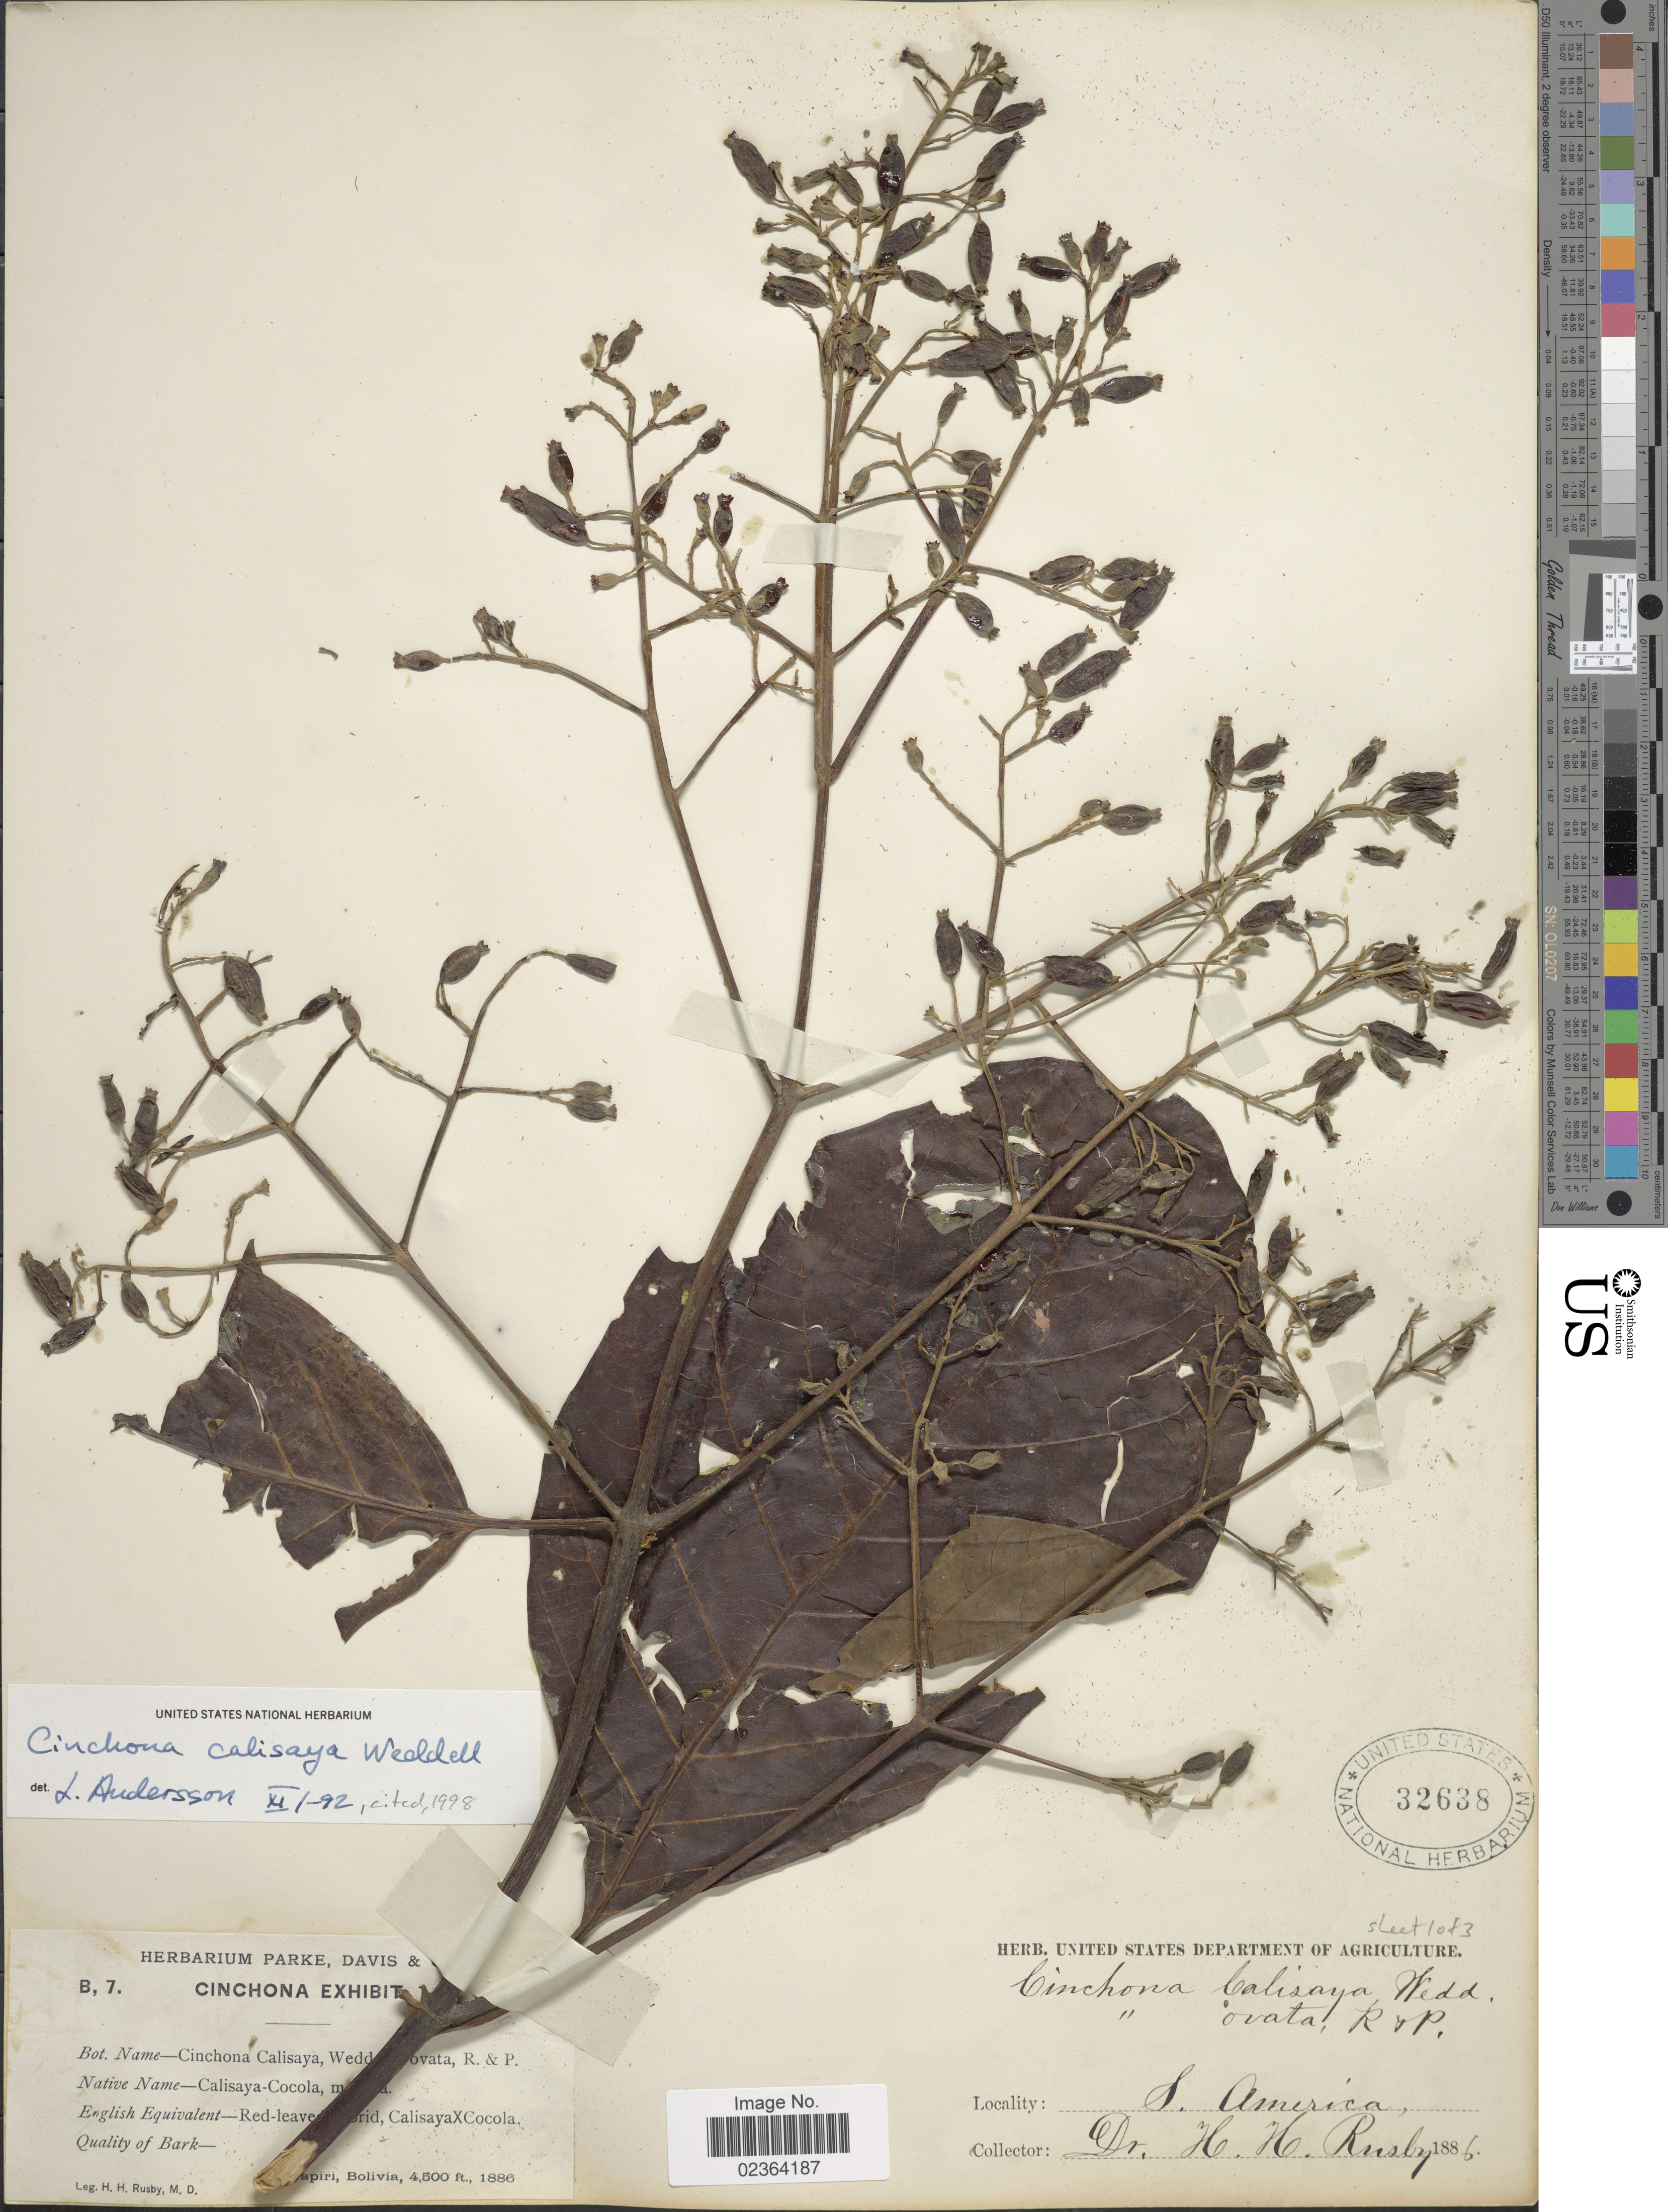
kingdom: Plantae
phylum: Tracheophyta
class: Magnoliopsida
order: Gentianales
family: Rubiaceae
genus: Cinchona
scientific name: Cinchona calisaya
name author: Wedd.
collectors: H. H. Rusby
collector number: B, 7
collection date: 1886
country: Bolivia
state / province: La Páz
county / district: Larecaja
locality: Mapiri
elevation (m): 1372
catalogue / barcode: US 32638